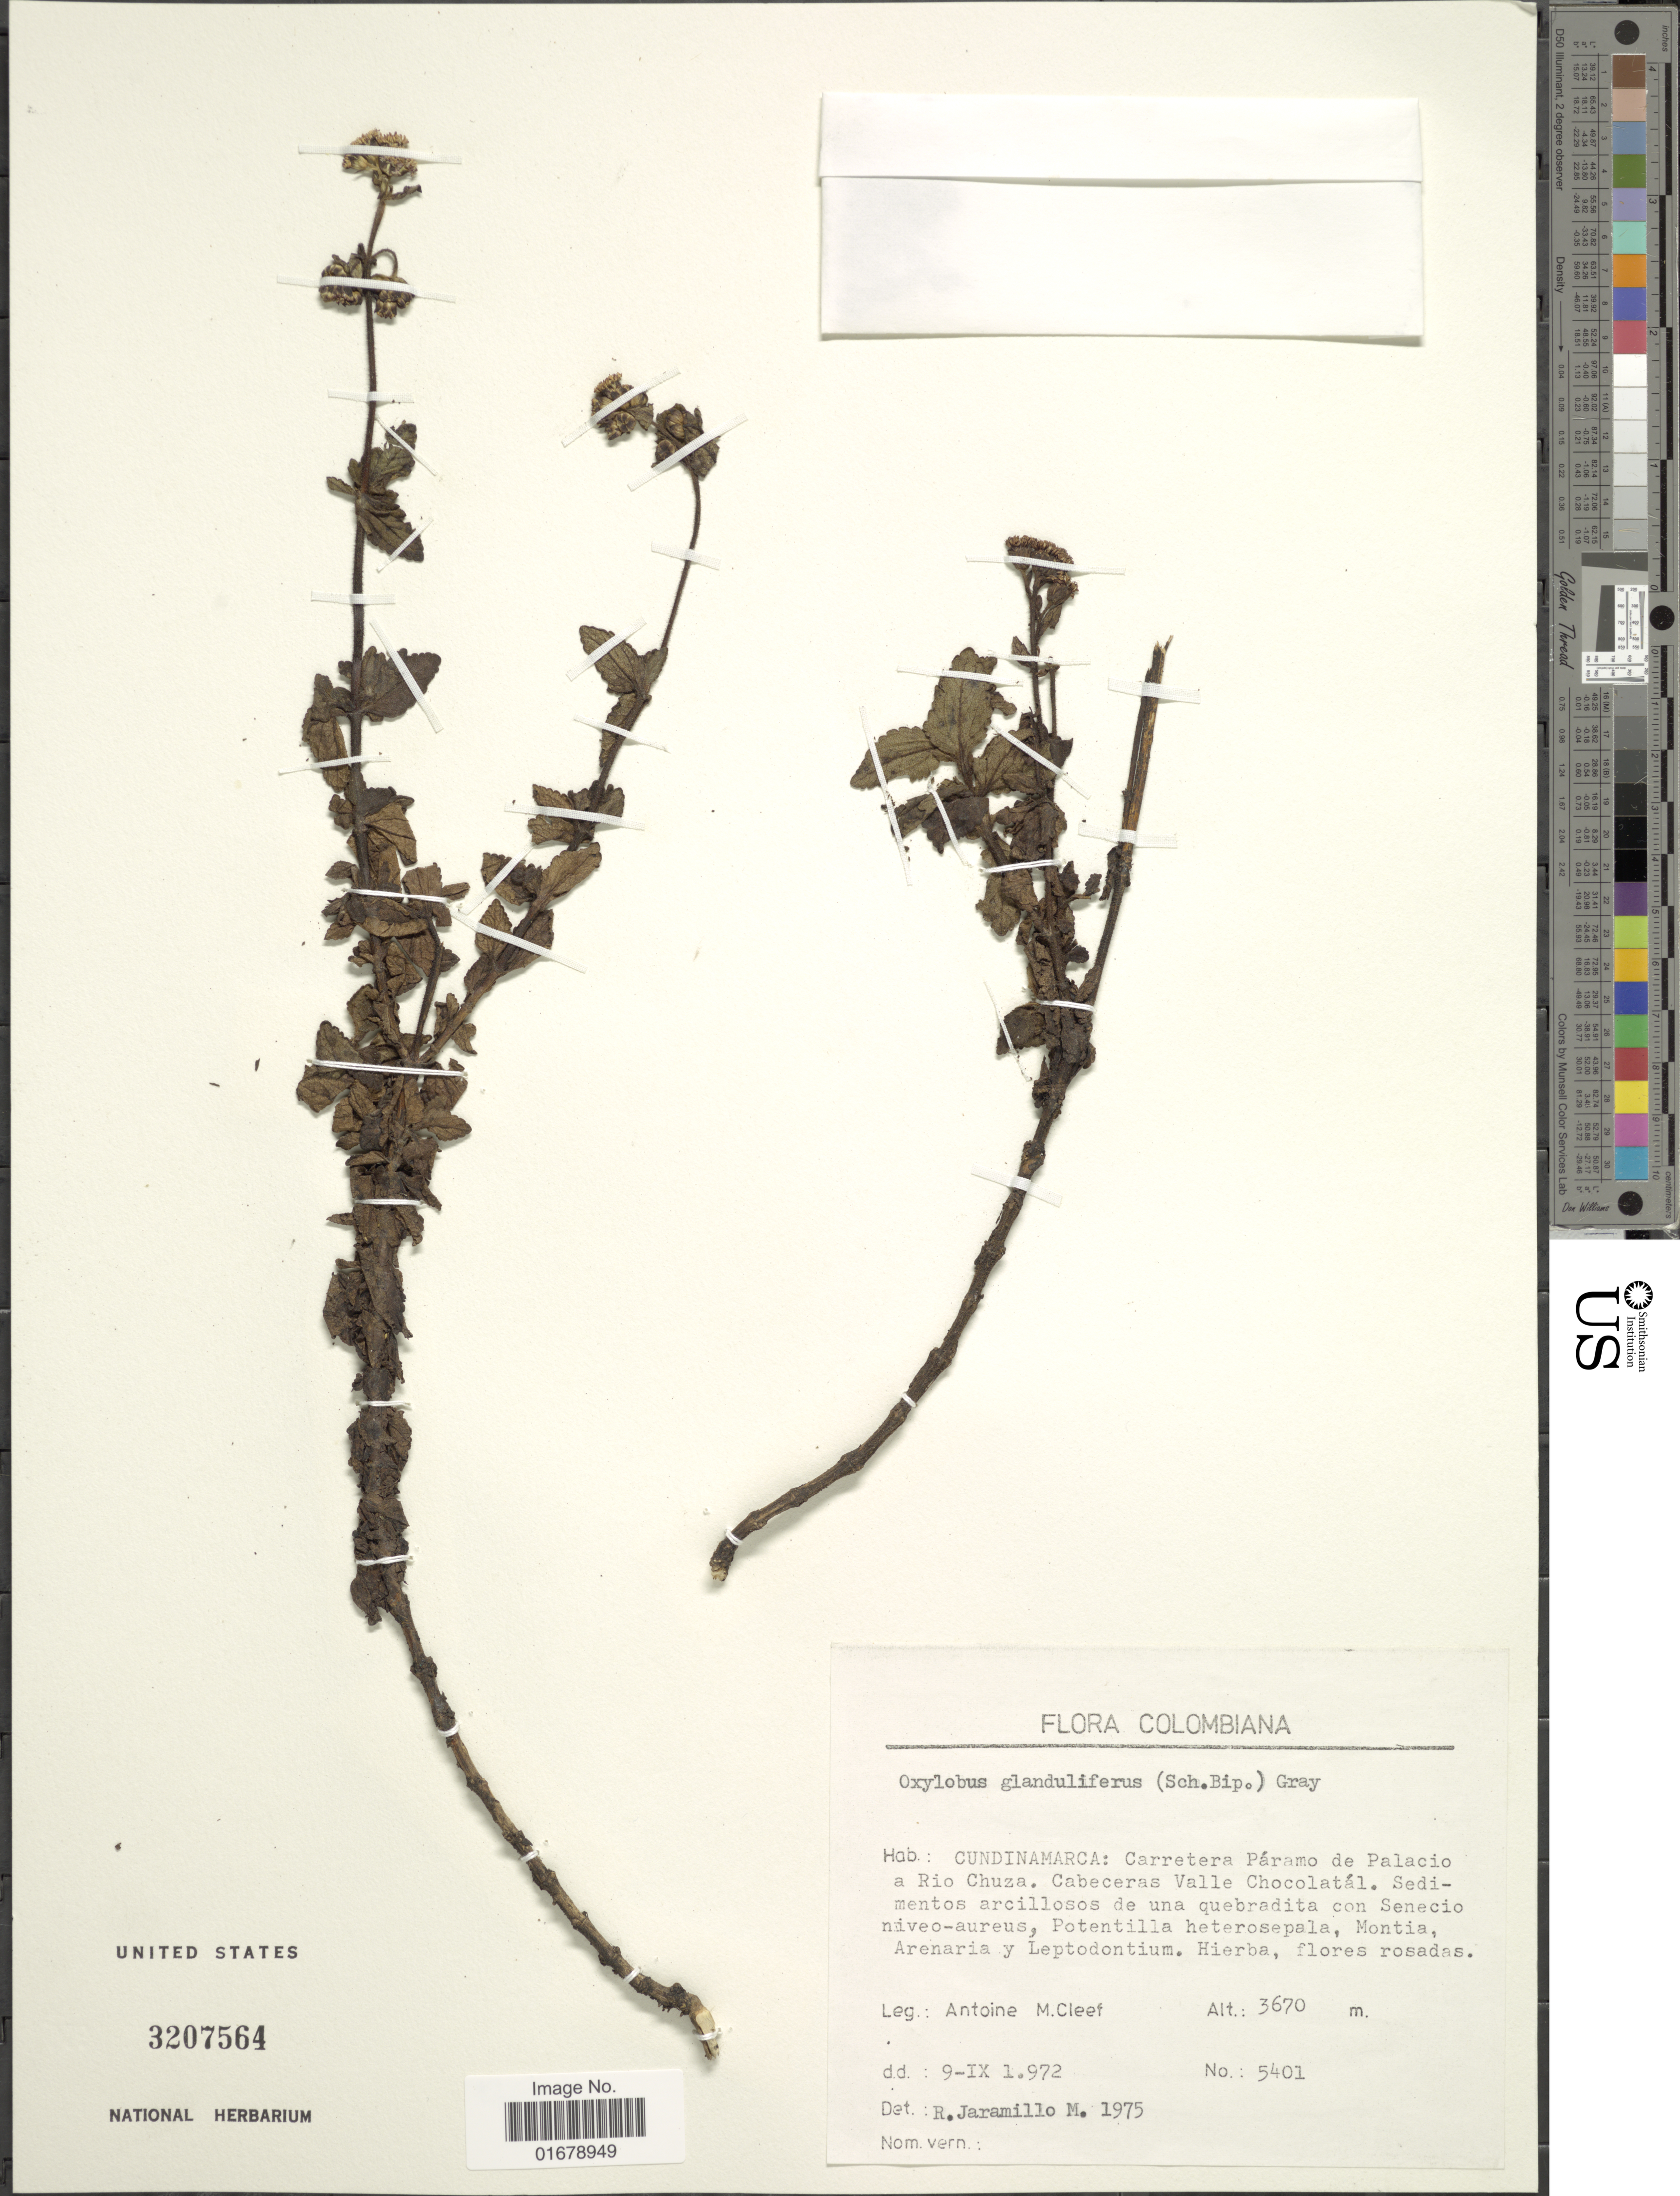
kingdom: Plantae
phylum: Tracheophyta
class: Magnoliopsida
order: Asterales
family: Asteraceae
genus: Oxylobus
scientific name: Oxylobus glanduliferus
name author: (Sch. Bip.) A. Gray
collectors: A. M. Cleef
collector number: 5401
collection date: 1972-09-09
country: Colombia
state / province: Cundinamarca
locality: Colombiana. Cundinamarca: Carretera Paramo de Palacio a Rio Chuza. Cabeceras Valle Chocolatal.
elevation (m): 3670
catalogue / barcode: US 3207564